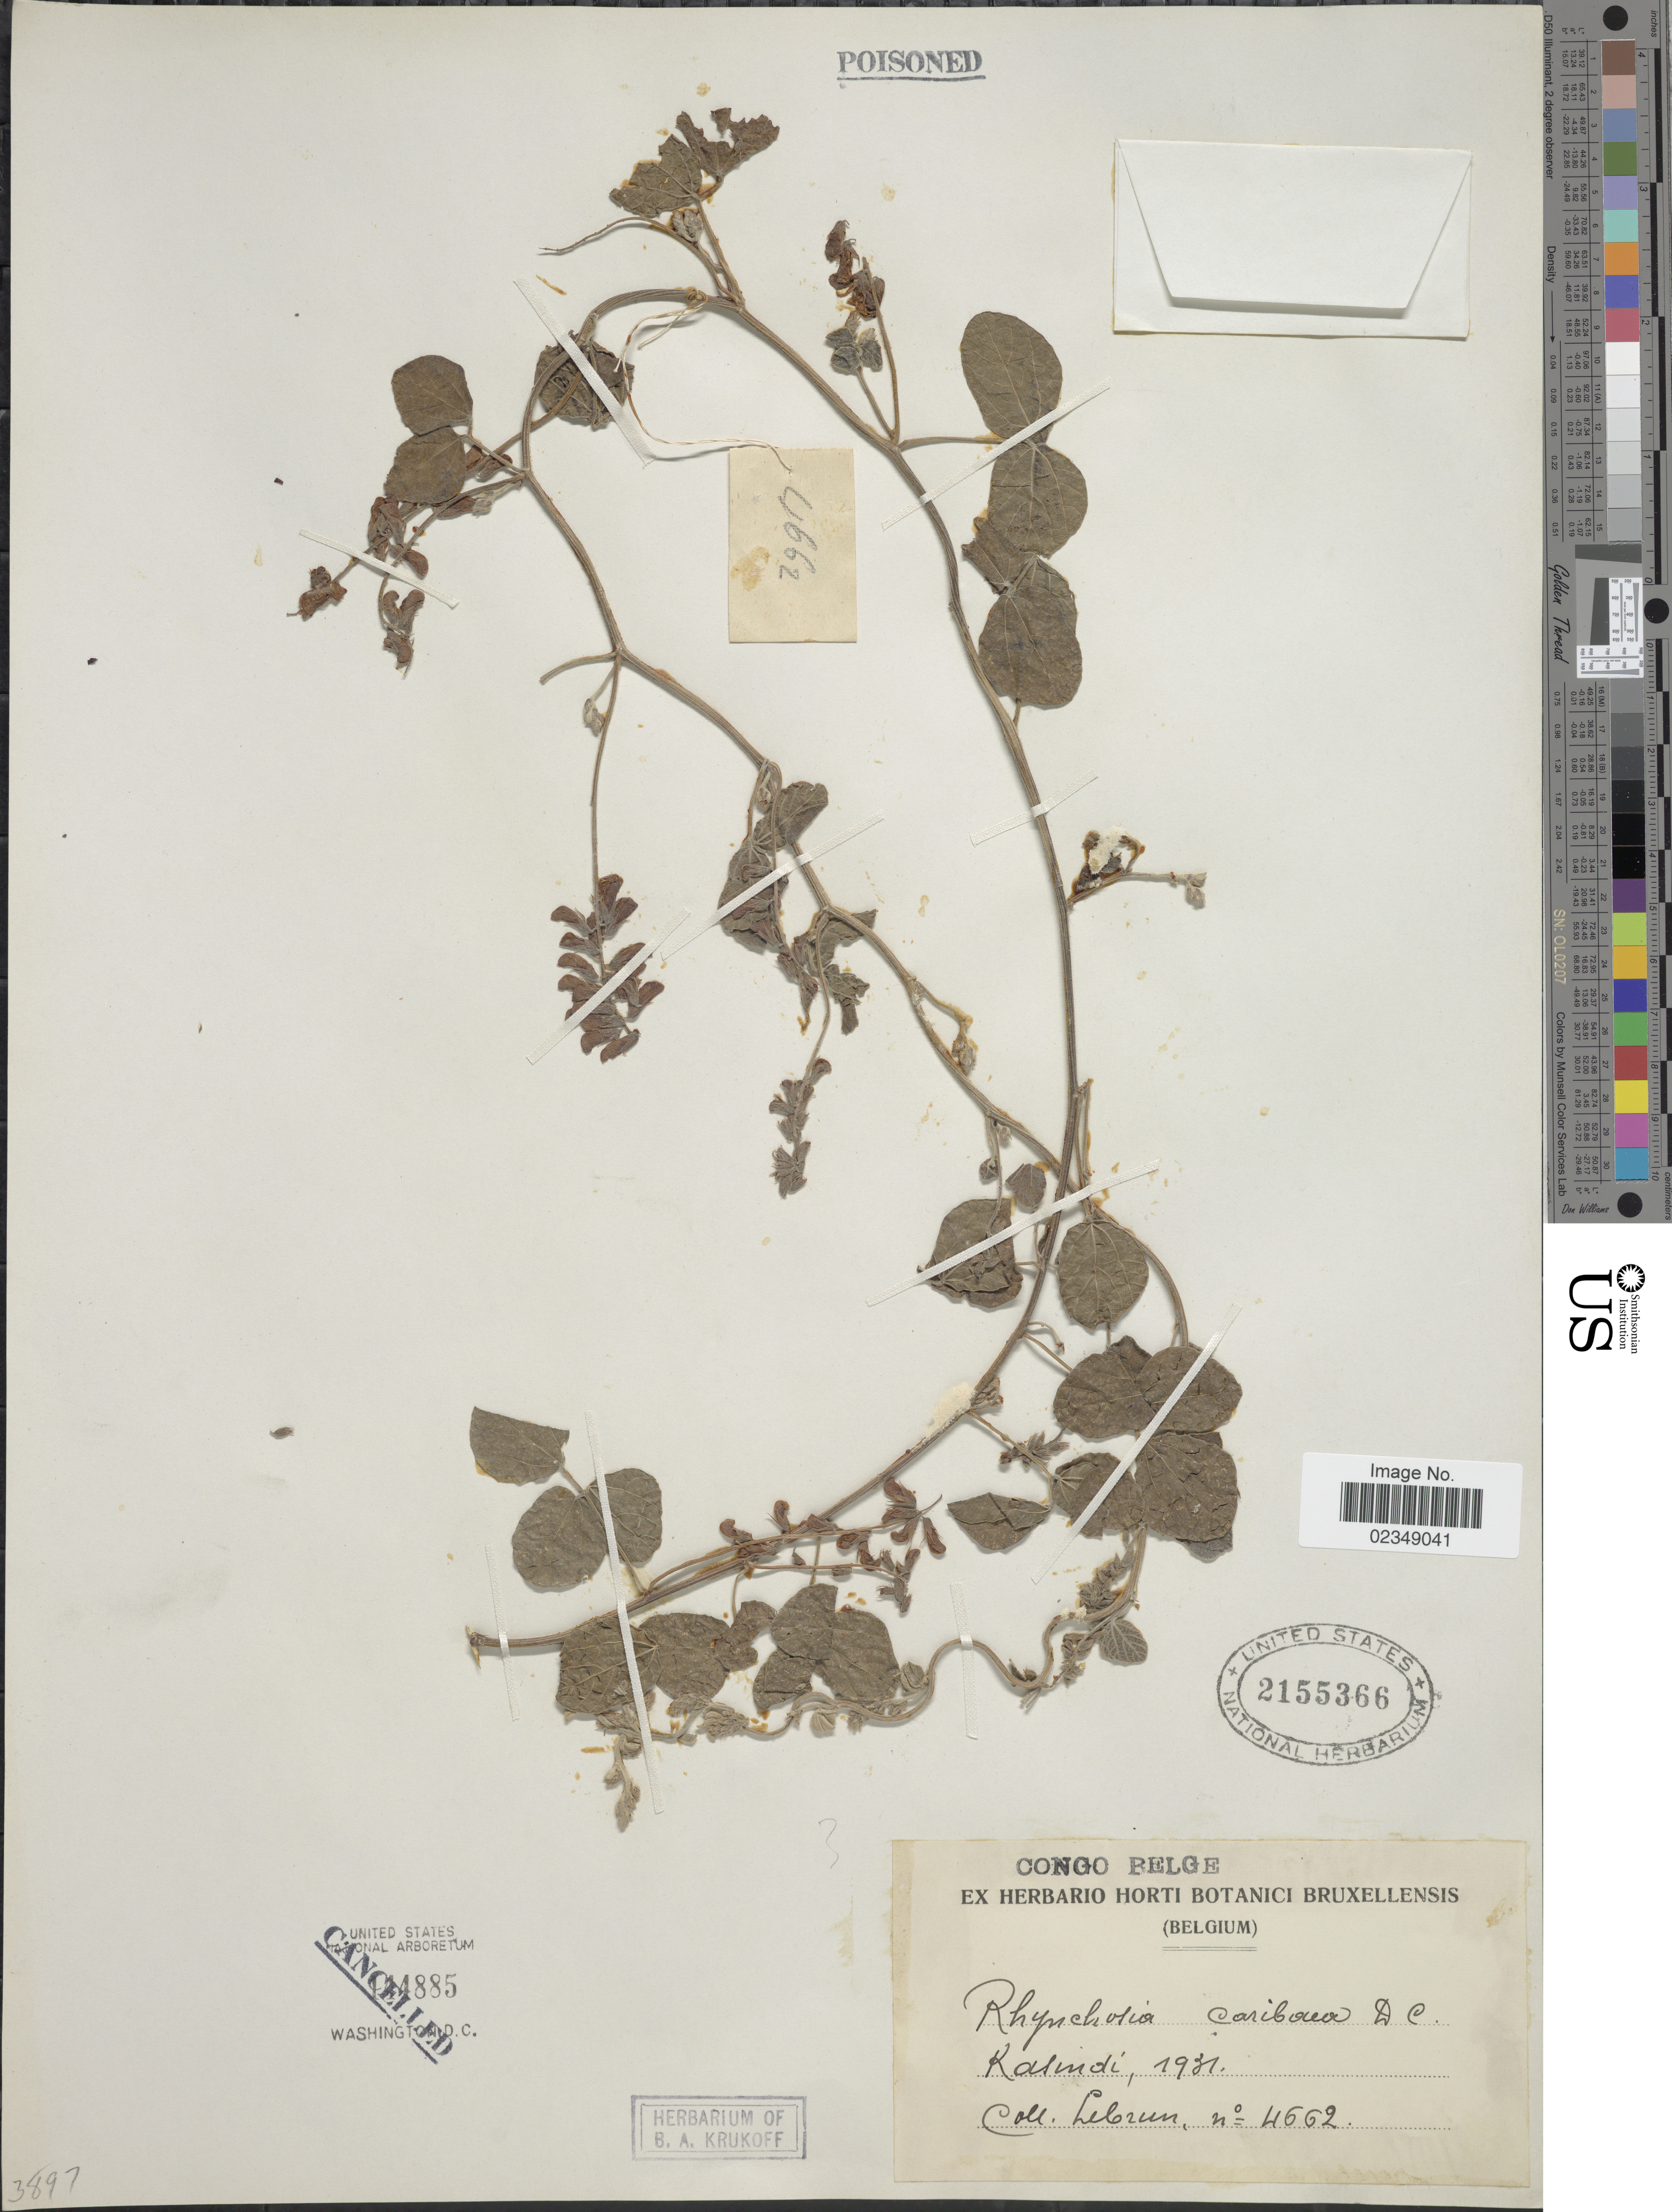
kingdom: Plantae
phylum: Tracheophyta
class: Magnoliopsida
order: Fabales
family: Fabaceae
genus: Rhynchosia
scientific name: Rhynchosia sublobata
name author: (Schumach.) Meikle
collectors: J.A. Lebrun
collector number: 4662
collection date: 1931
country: Congo, Democratic Republic of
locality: Congo Belge, Kasindi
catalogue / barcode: US 2155366